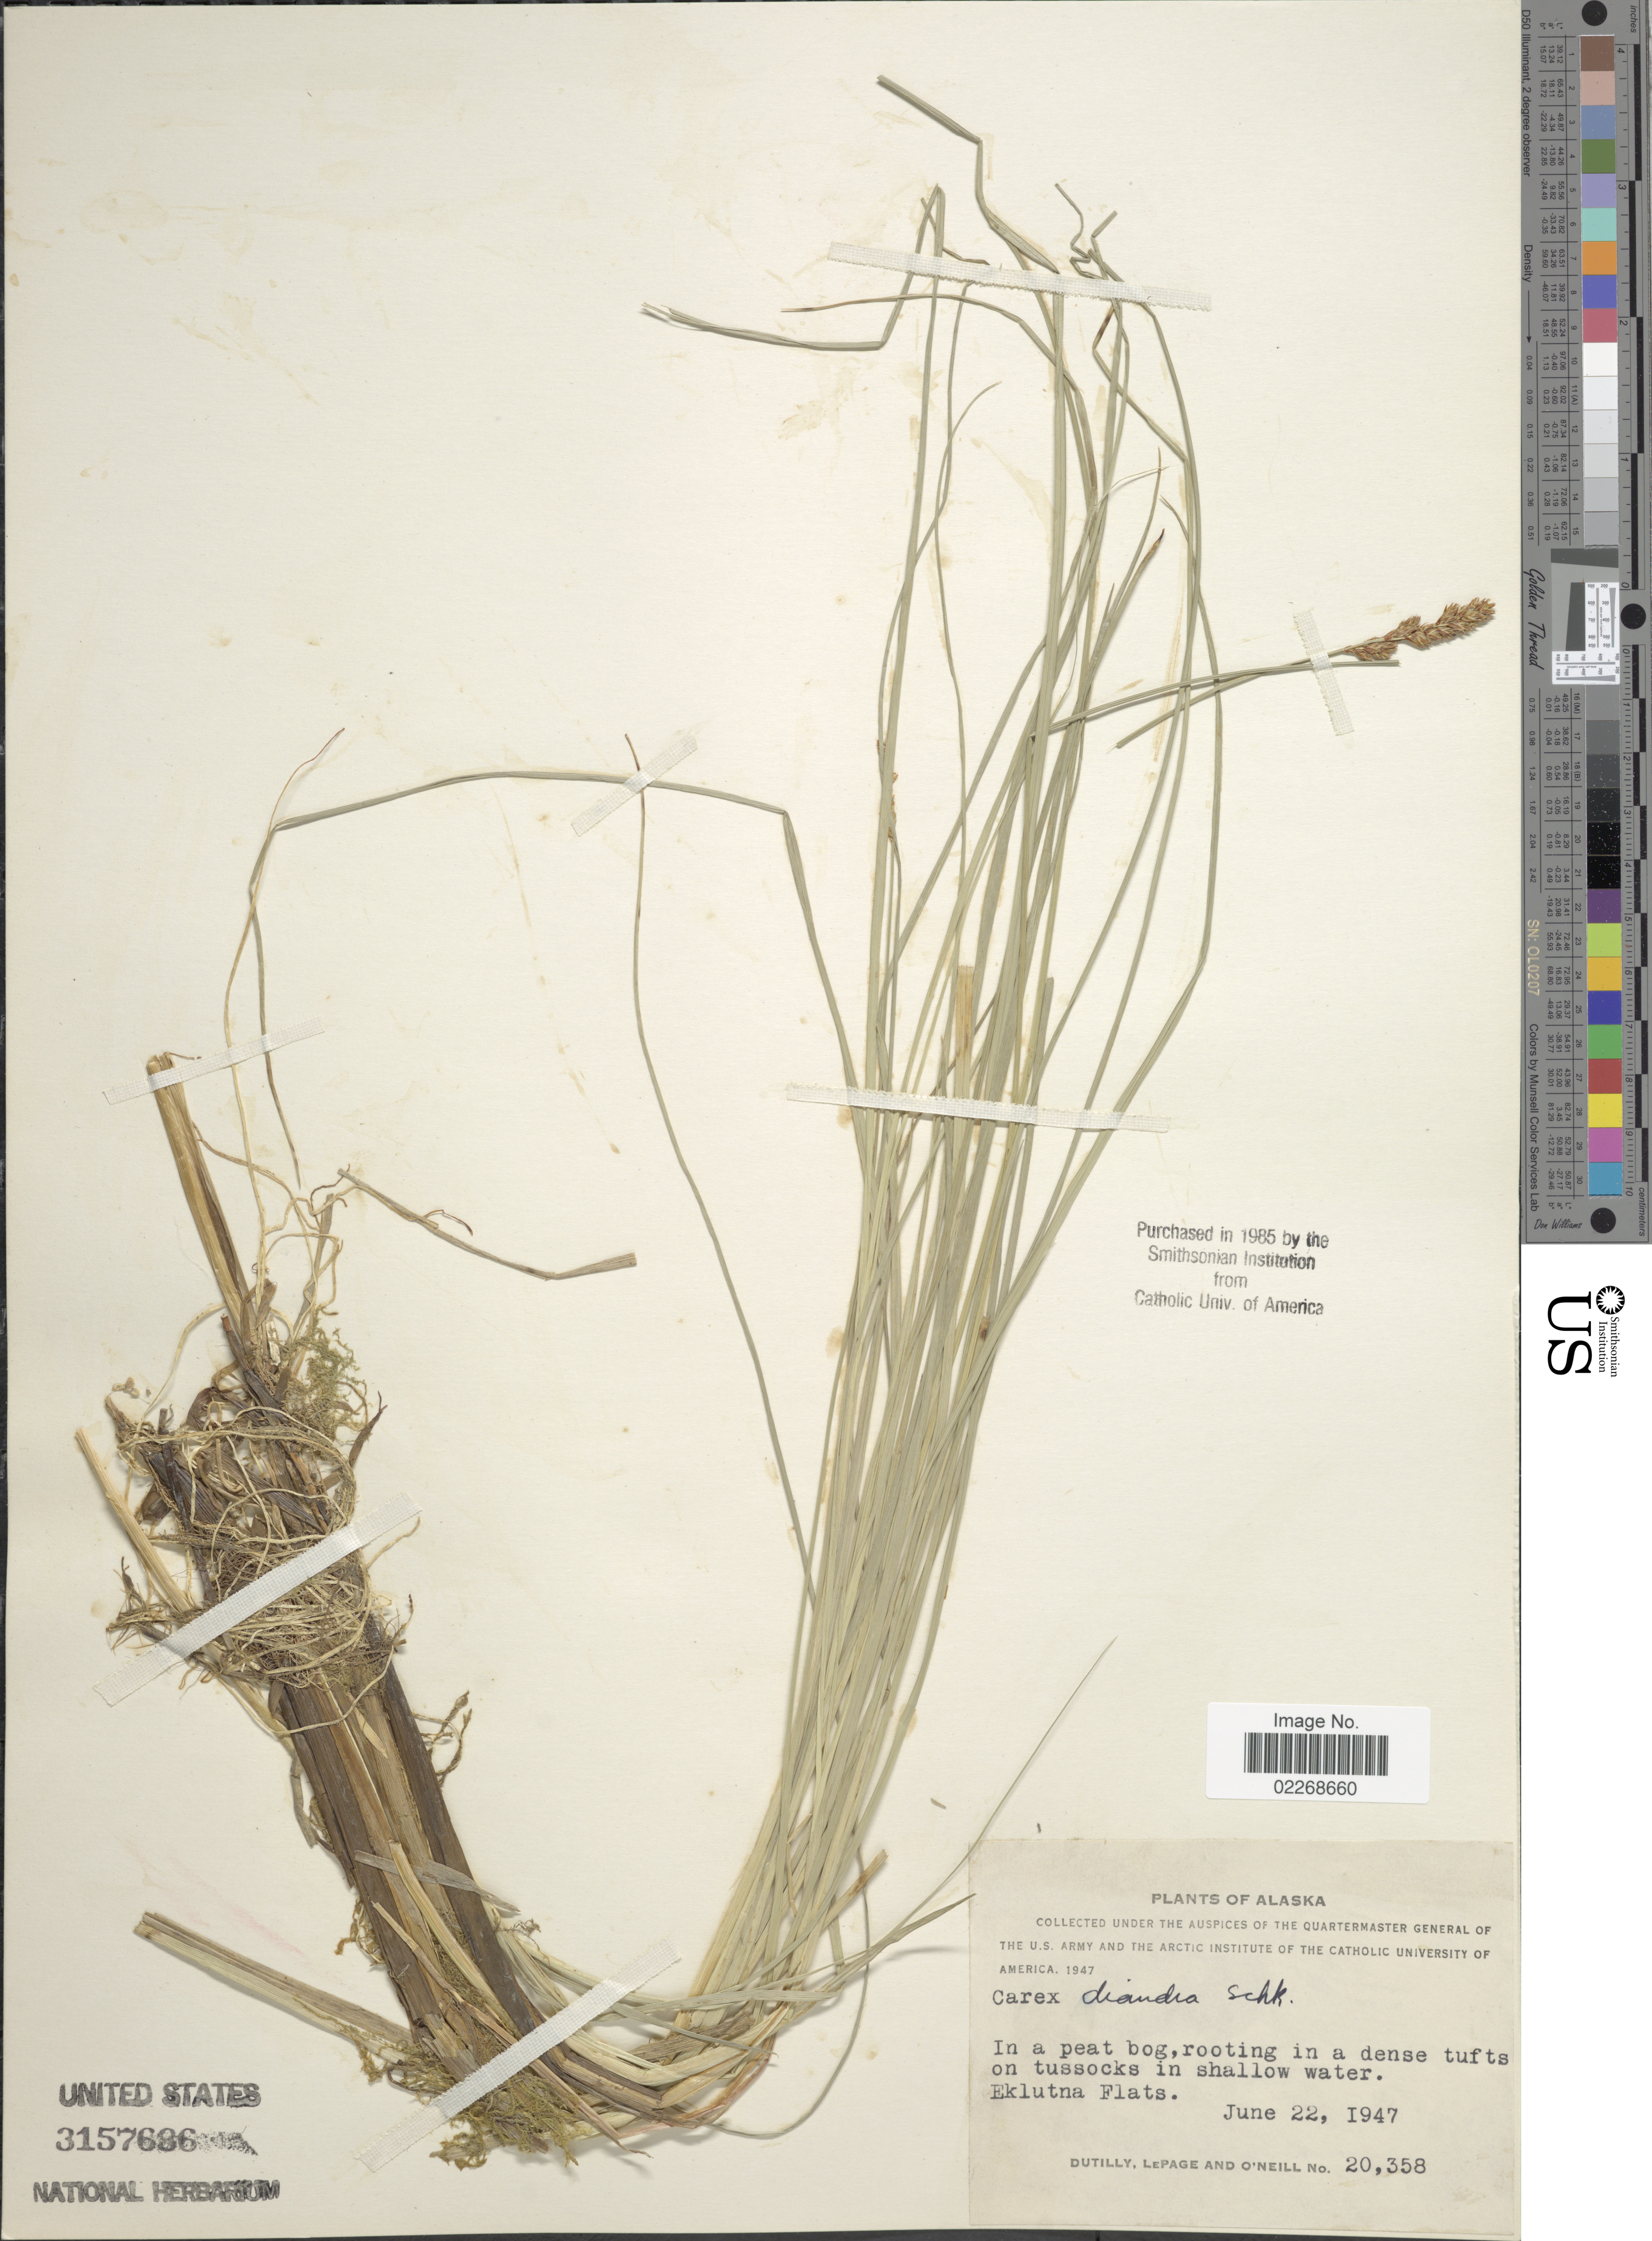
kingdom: Plantae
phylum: Tracheophyta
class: Liliopsida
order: Poales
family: Cyperaceae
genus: Carex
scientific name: Carex diandra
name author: Schrank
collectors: -. Dutilly, -. LePage & -. O'Neill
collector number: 20358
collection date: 1947-06-22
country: United States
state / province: Alaska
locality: In a peat bog, rooting in a dense tufts on tussocks in shallow water. Eklutna Flats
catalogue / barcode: US 3157686